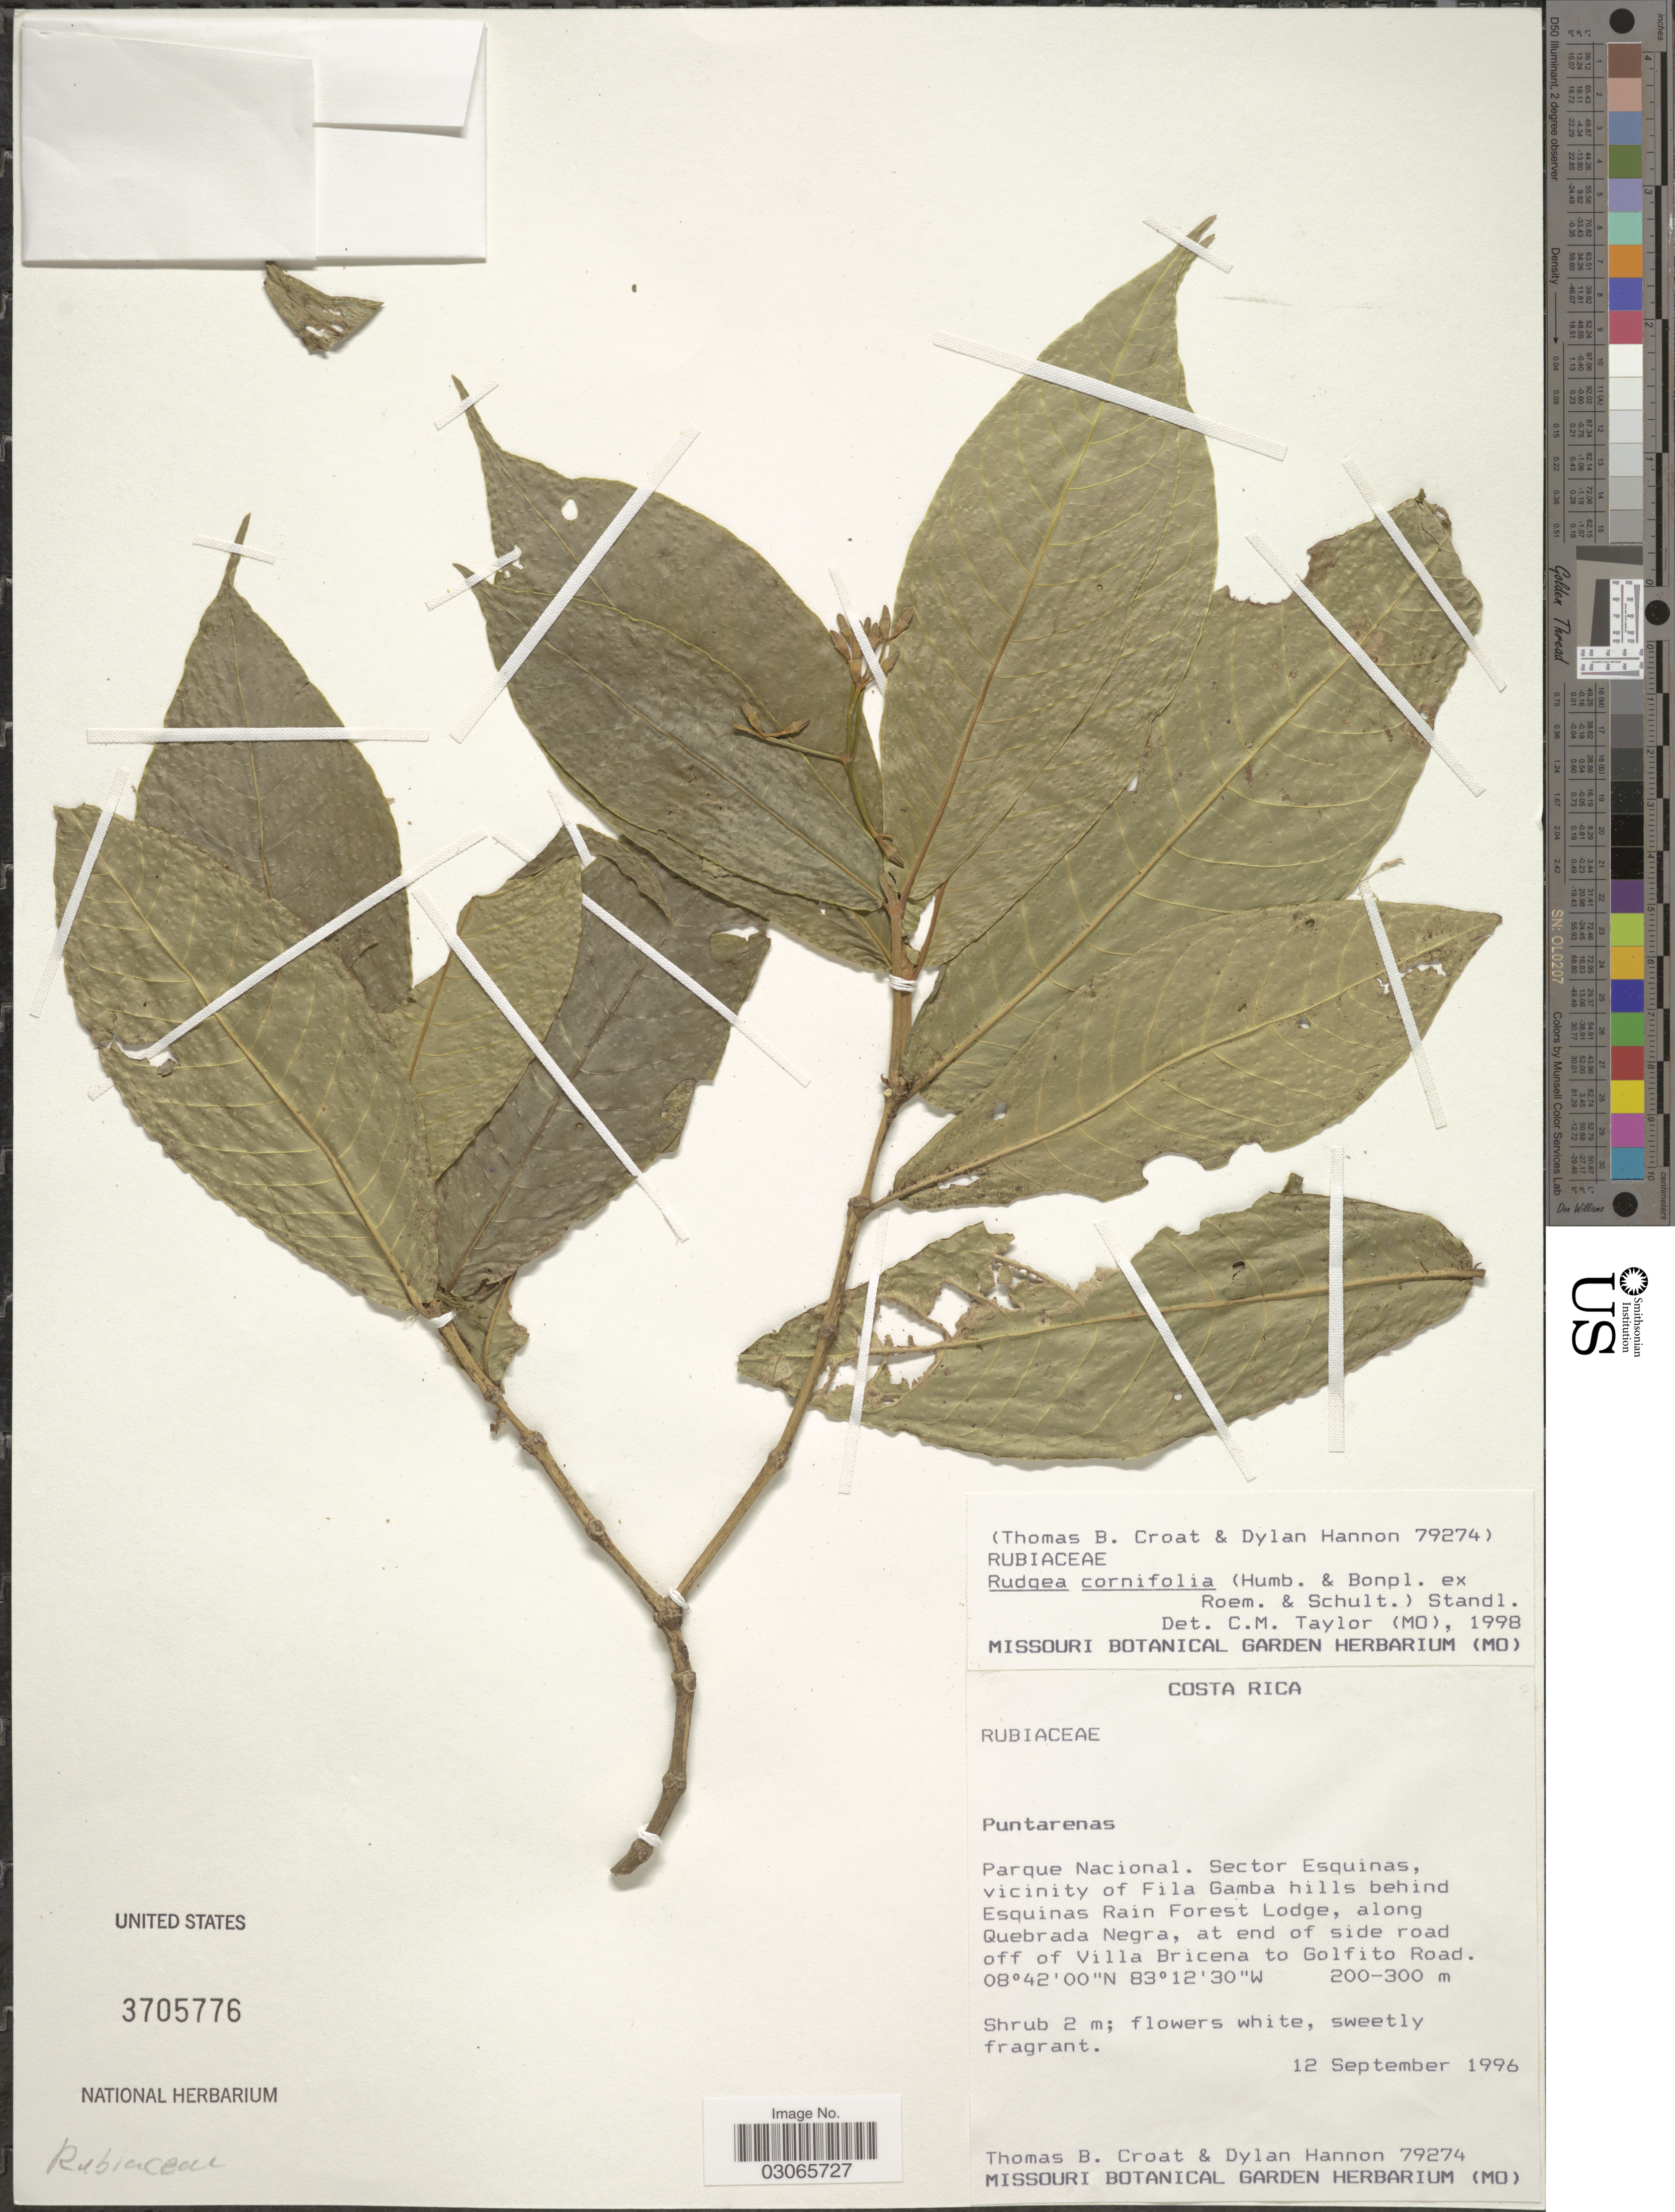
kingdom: Plantae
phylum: Tracheophyta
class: Magnoliopsida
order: Gentianales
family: Rubiaceae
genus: Rudgea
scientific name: Rudgea cornifolia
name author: (Kunth) Standl.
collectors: T. B. Croat & D. Hannon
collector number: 79274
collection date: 1996-09-12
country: Costa Rica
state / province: Puntarenas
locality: Parque Nacional. Sector Esquinas, vicinity of Fila Gamba hills behind Esquinas Rain Forest Lodge, along Quebrada Negra, at end of side road off of Villa Bricena to Golfito Road.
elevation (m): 200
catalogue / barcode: US 3705776